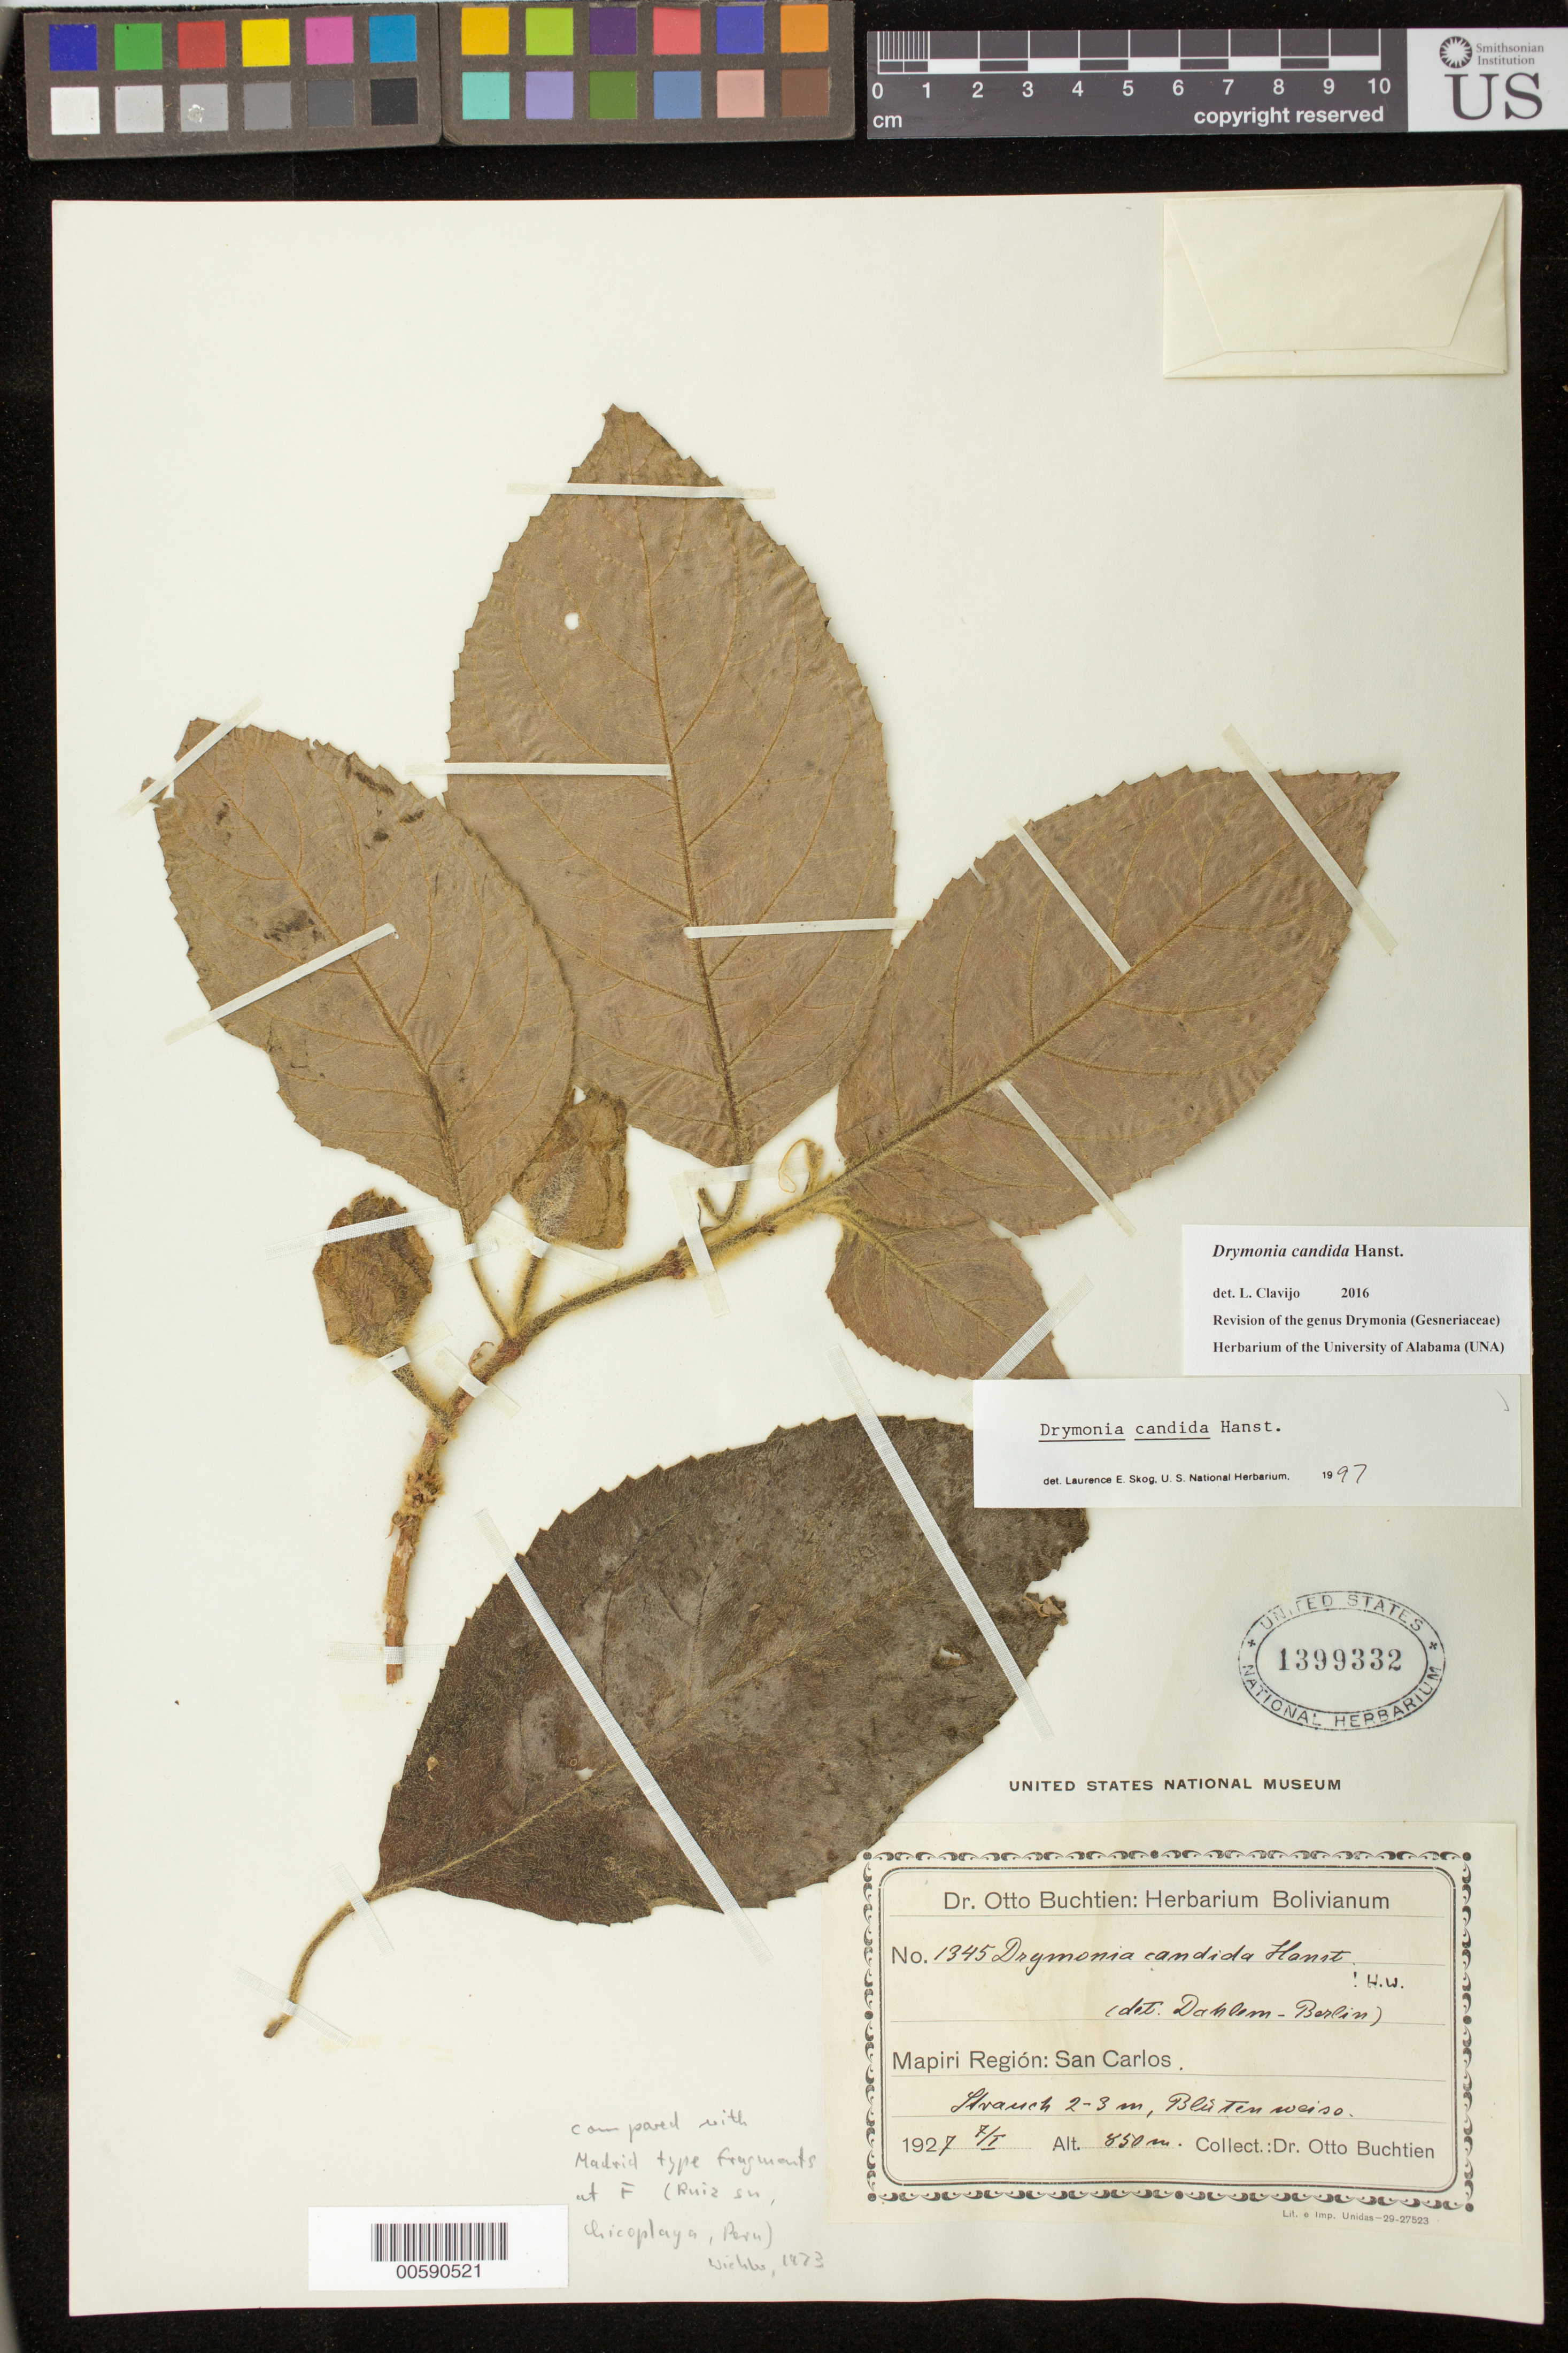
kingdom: Plantae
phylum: Tracheophyta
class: Magnoliopsida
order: Lamiales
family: Gesneriaceae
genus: Drymonia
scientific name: Drymonia candida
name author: Hanst.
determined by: Skog, Laurence E.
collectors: O. Buchtien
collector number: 1345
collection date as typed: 07 Jan 1927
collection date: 1927-01-07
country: Bolivia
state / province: La Paz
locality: Mapiri region, San Carlos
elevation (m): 850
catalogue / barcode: US 1399332